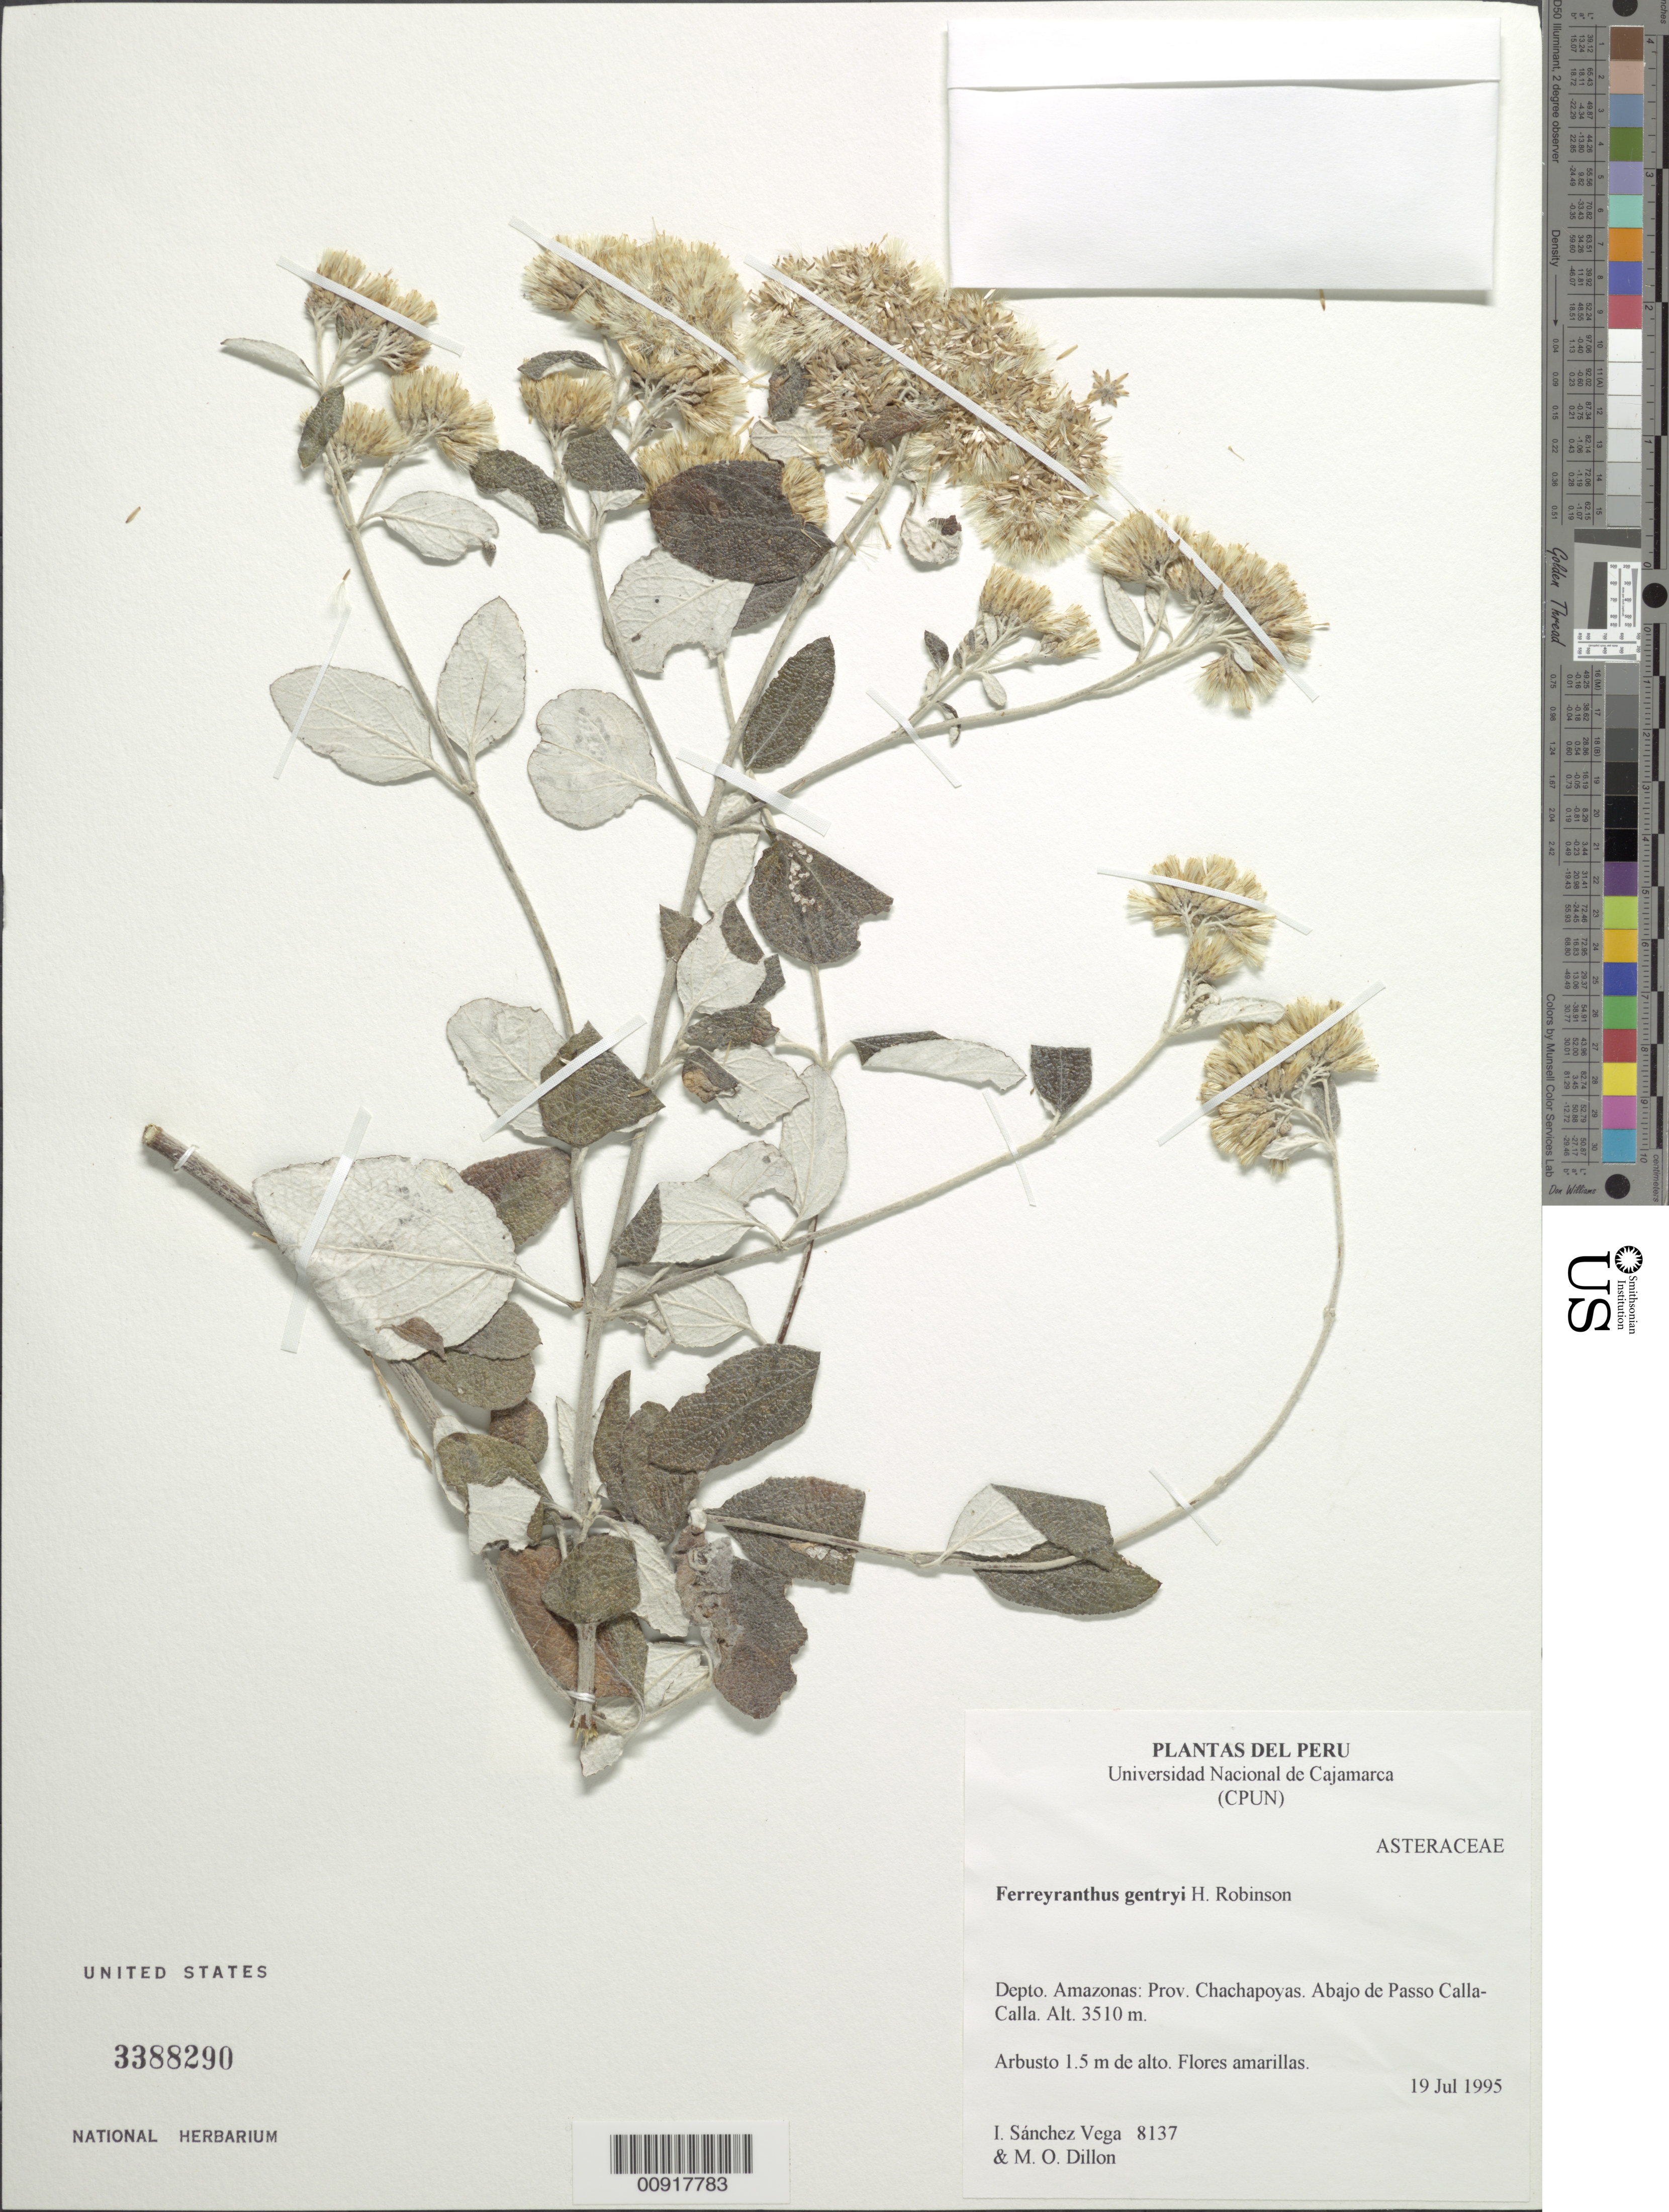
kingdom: Plantae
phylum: Tracheophyta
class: Magnoliopsida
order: Asterales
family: Asteraceae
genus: Ferreyranthus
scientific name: Ferreyranthus gentryi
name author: H. Rob.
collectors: I. M. Sánchez Vega & M. O. Dillon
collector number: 8137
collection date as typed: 19 July 1995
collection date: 1995-07-19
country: Peru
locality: Prov. Chachapoyas, Dpto. Amazonas, abajo de Passo Calla-Calla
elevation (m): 3510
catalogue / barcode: US 3388290